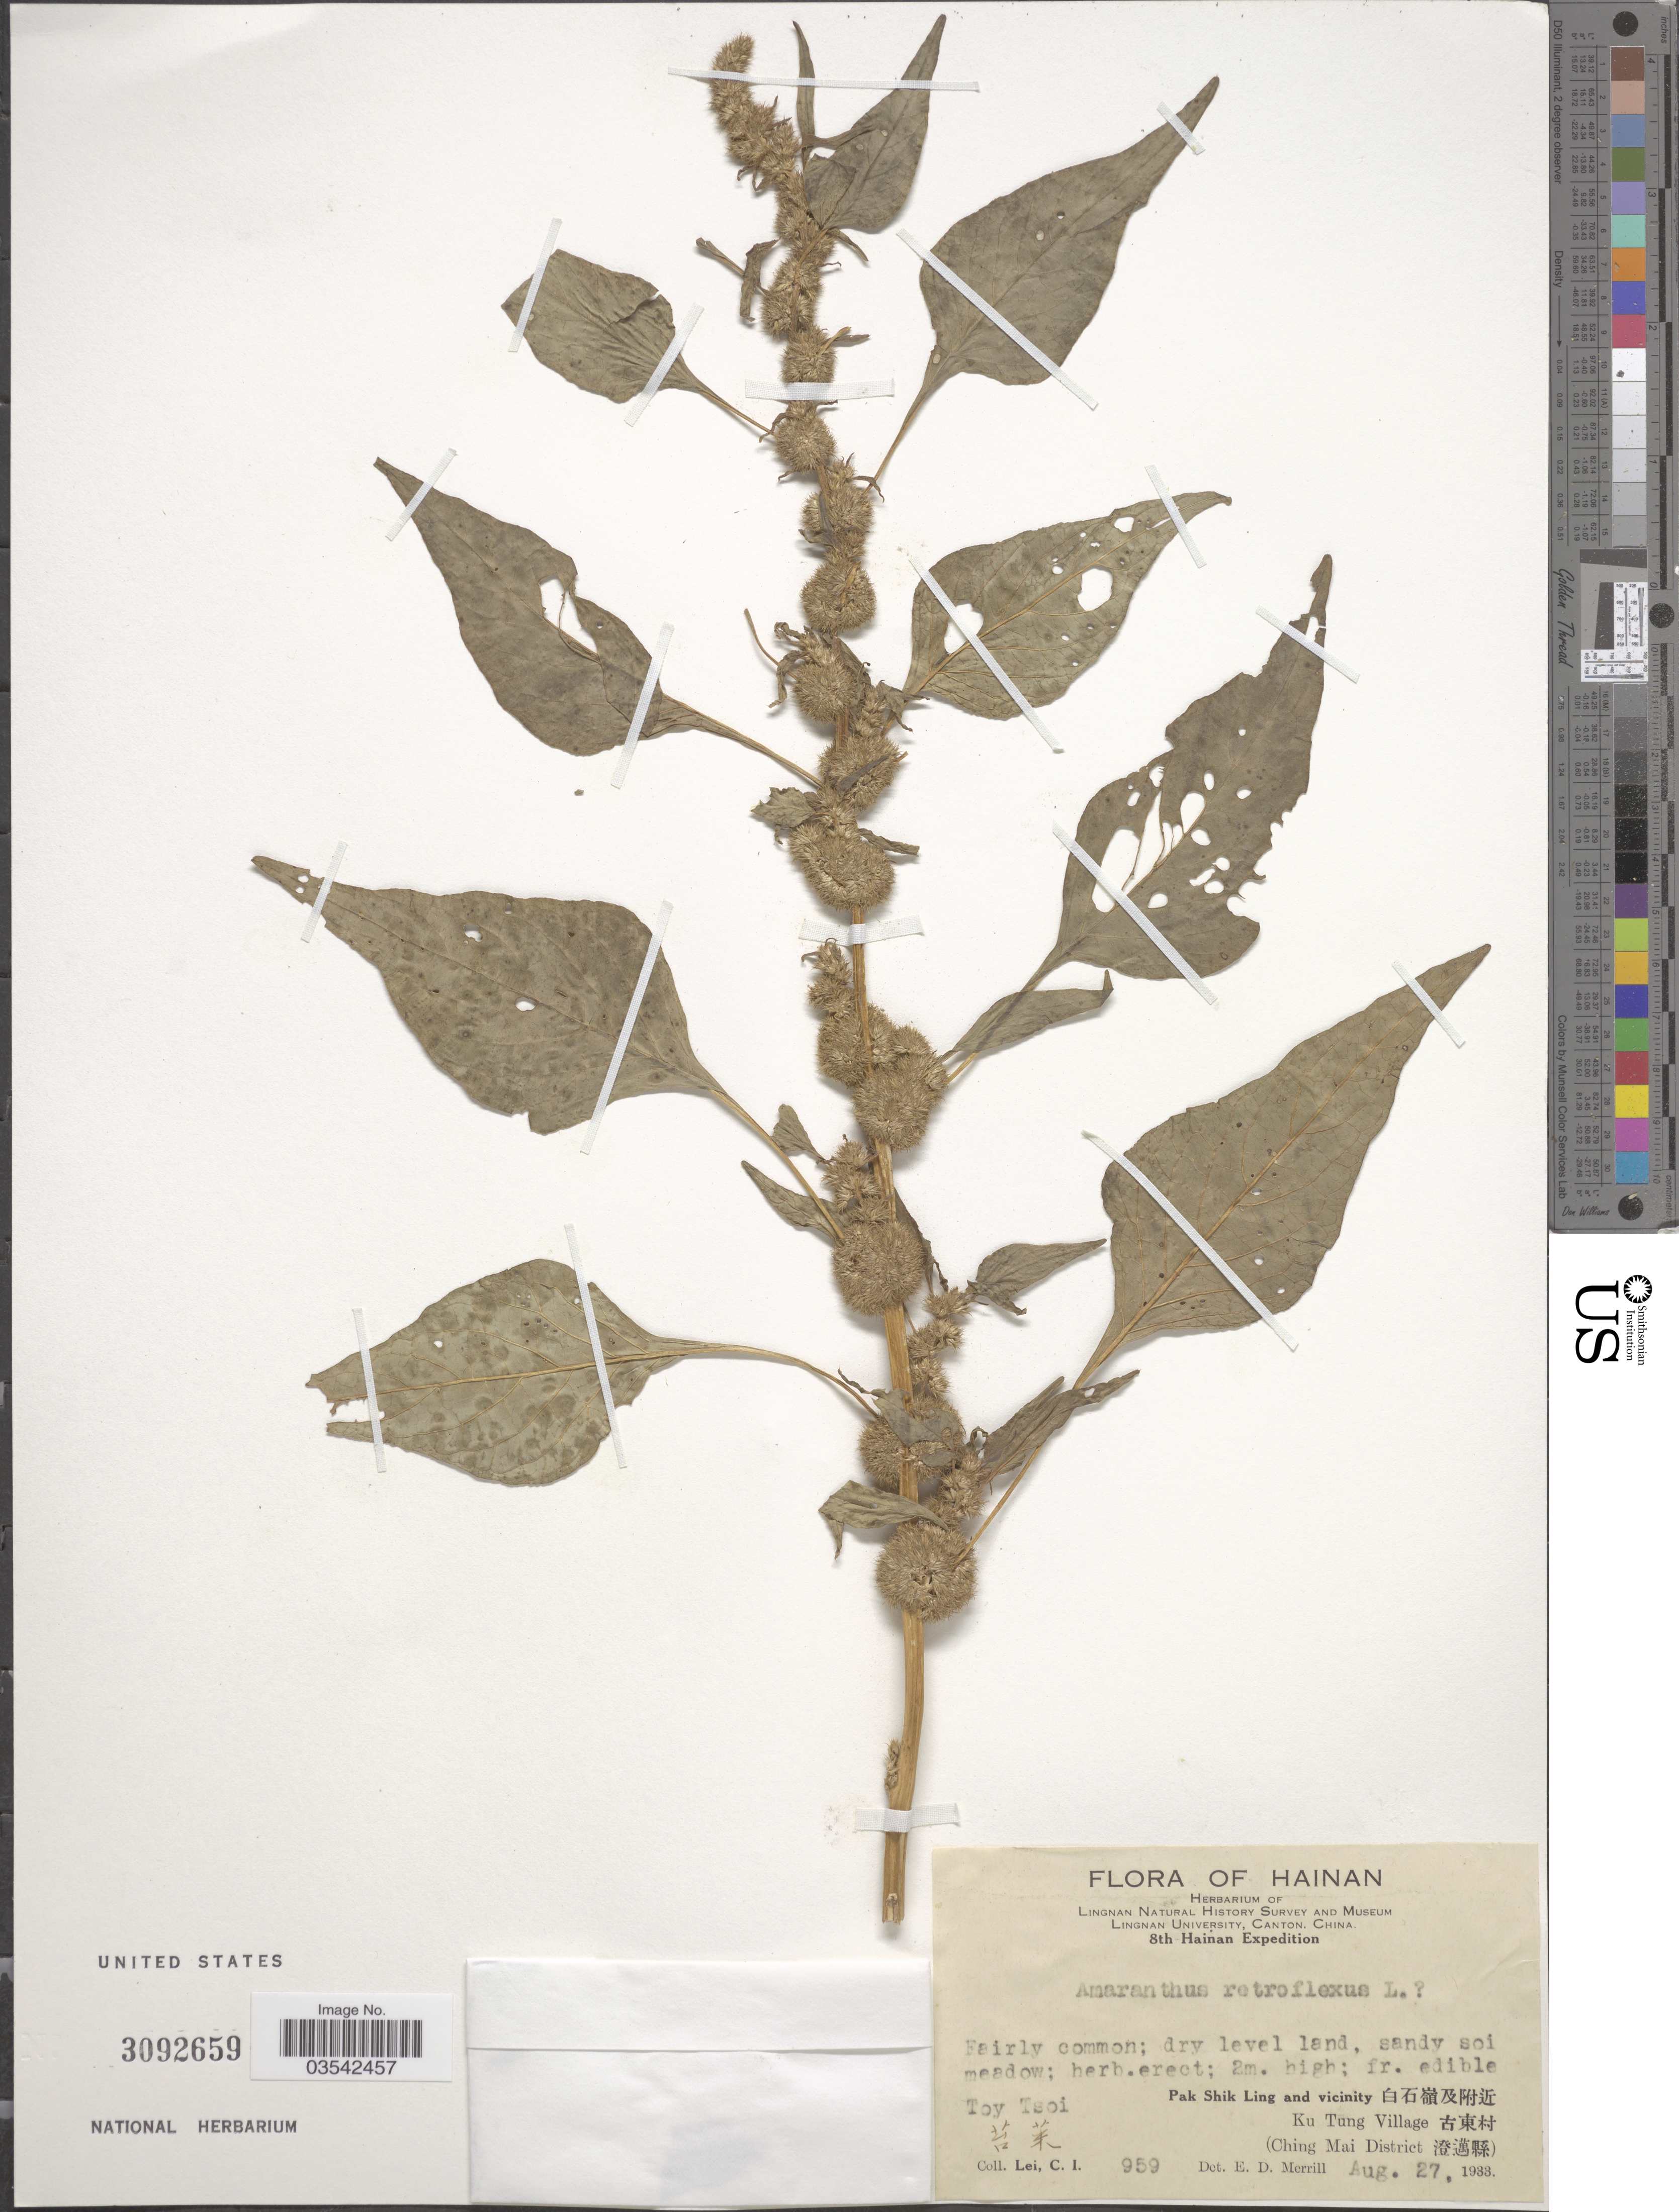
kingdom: Plantae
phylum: Tracheophyta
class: Magnoliopsida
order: Caryophyllales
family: Amaranthaceae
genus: Amaranthus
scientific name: Amaranthus retroflexus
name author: L.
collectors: C. I. Lei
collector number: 959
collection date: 1933-08-27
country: China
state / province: Hainan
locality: Pak Shik Ling and vicinity . Ku Tung Village (Ching Mai District).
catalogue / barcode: US 3092659